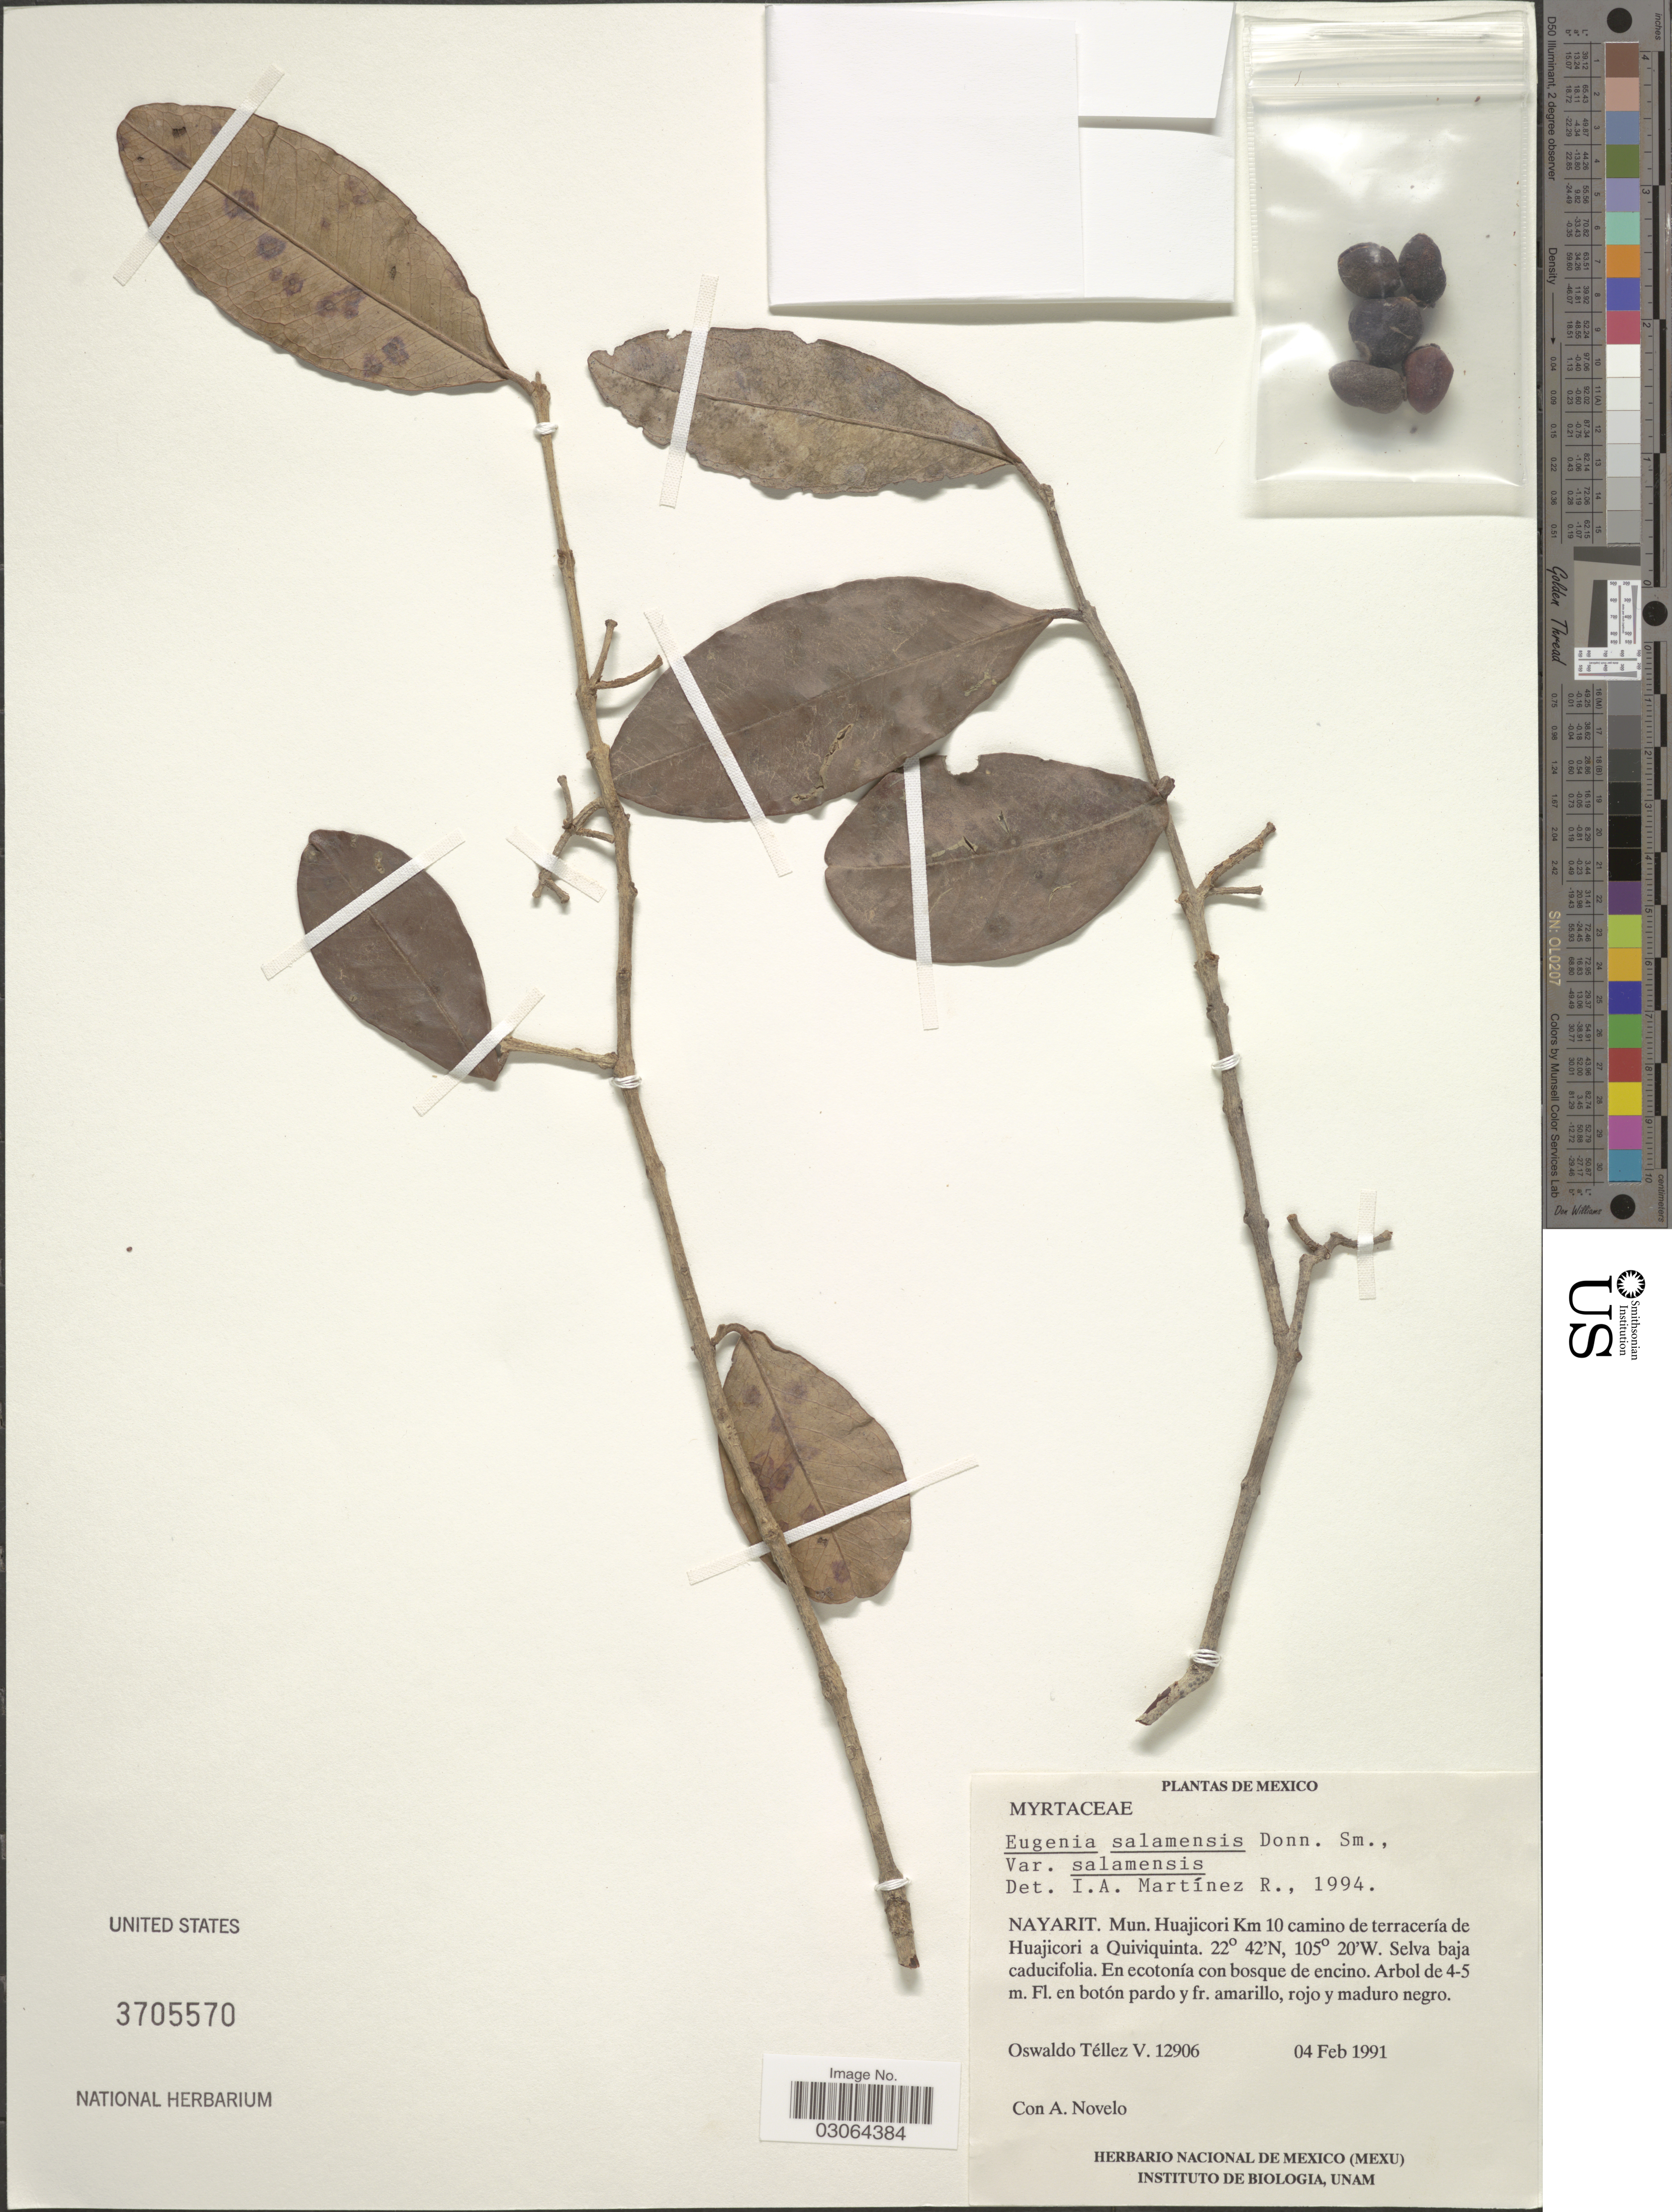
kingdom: Plantae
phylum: Tracheophyta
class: Magnoliopsida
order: Myrtales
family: Myrtaceae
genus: Eugenia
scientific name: Eugenia salamensis var. salamensis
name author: Donn. Sm.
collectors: O. Téllez V. & A. Novelo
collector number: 12906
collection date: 1991-02-04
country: Mexico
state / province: Nayarit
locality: Mun. HUajicori Km 10 camino de terracería de Huajicori a Quiviquinta.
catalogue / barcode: US 3705570